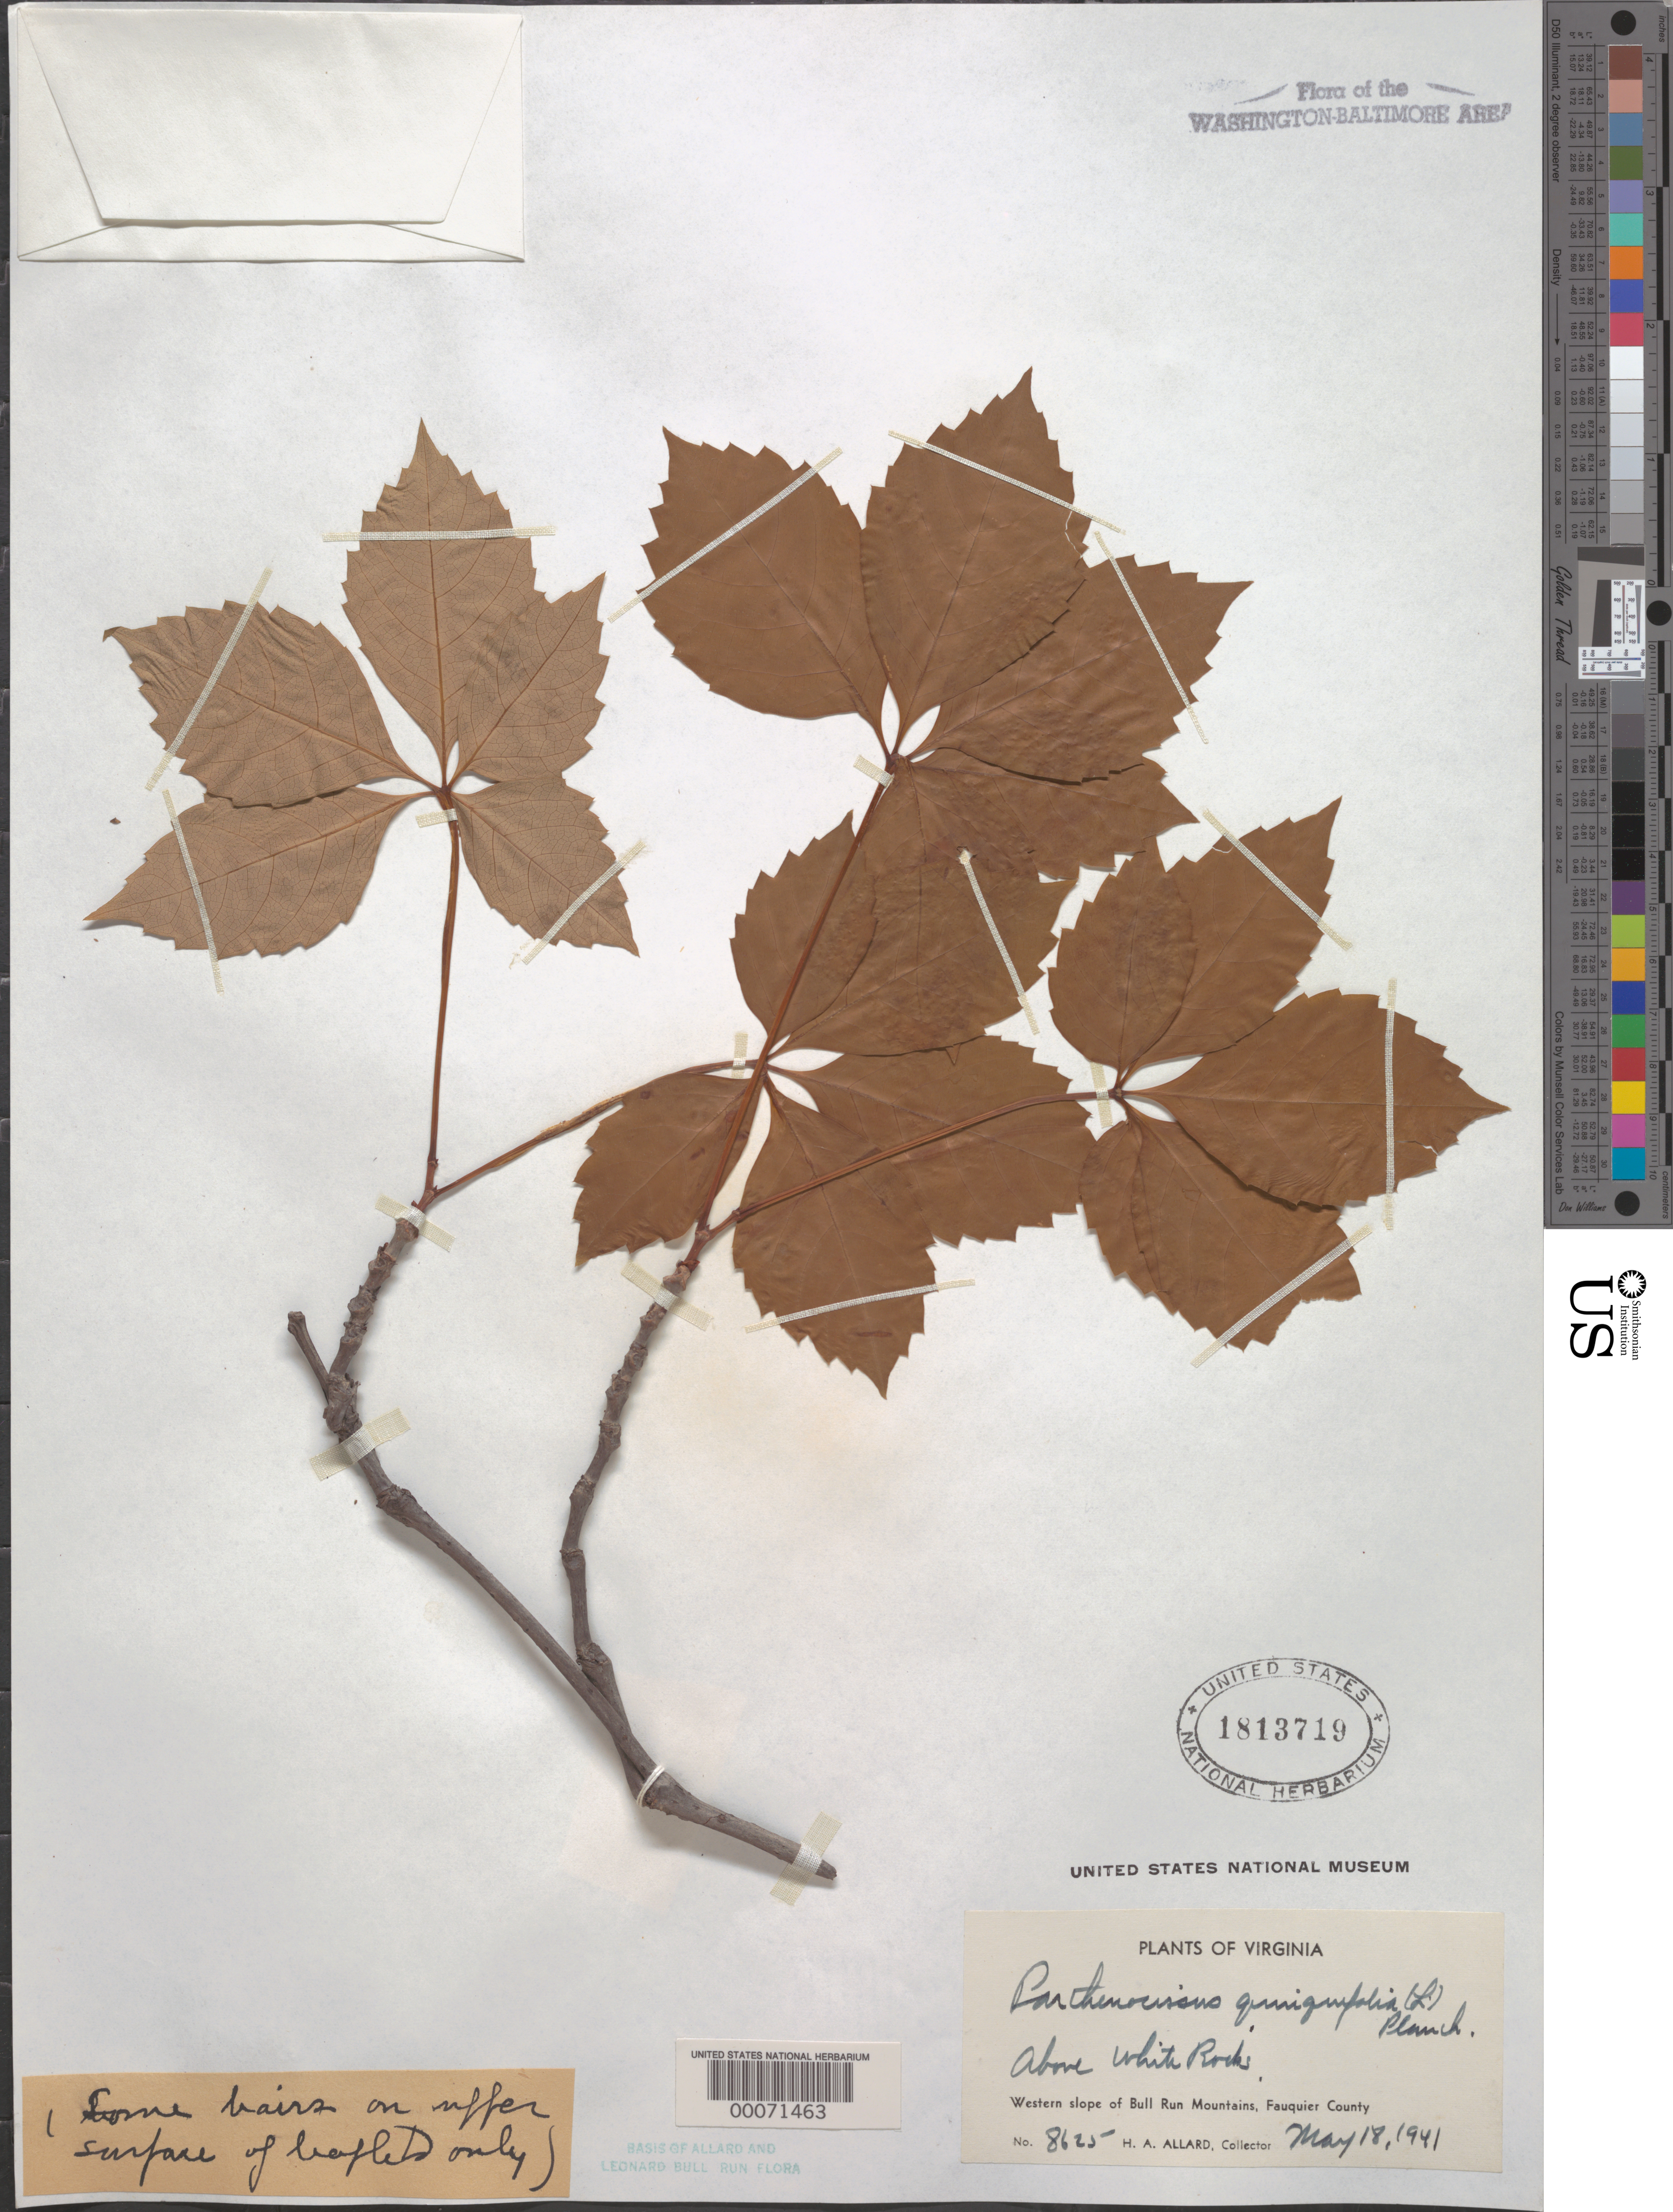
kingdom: Plantae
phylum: Tracheophyta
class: Magnoliopsida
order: Vitales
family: Vitaceae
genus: Parthenocissus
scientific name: Parthenocissus quinquefolia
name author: (L.) Planch.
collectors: H. A. Allard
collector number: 8625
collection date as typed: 18 May 1941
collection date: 1941-05-18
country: United States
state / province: Virginia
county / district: Fauquier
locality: Above White Rocks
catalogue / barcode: US 1813719